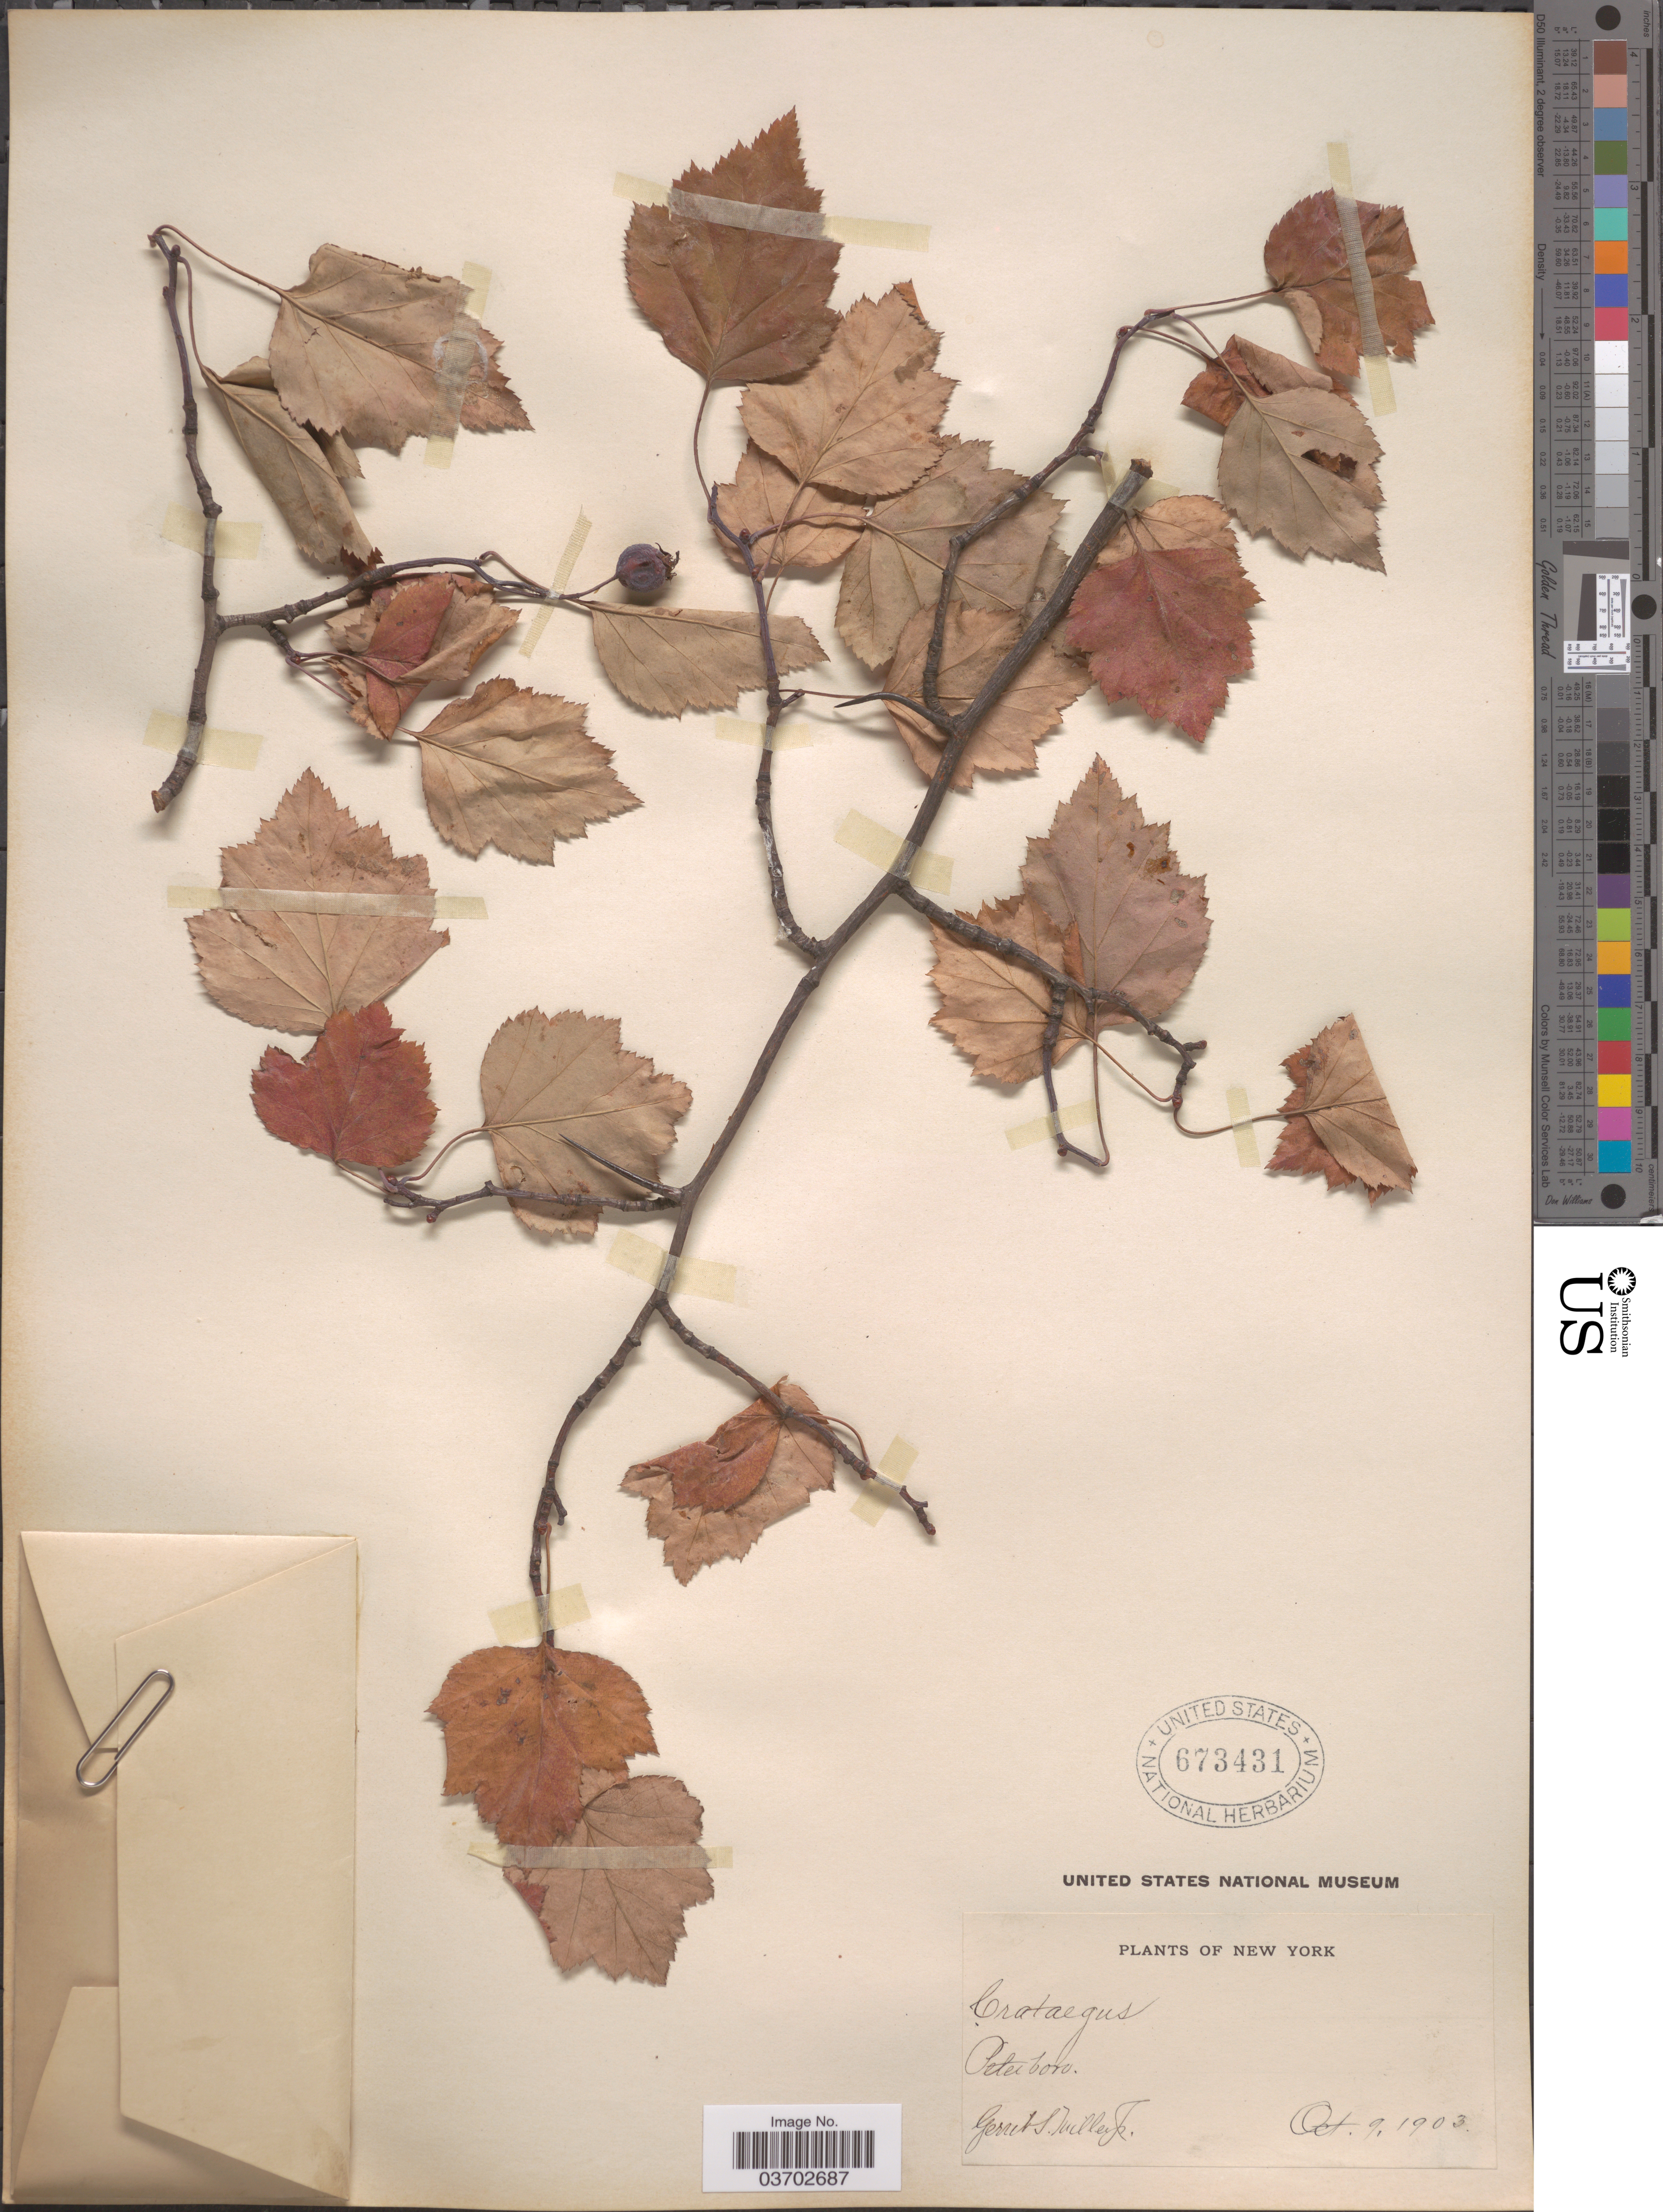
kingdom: Plantae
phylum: Tracheophyta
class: Magnoliopsida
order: Rosales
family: Rosaceae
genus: Crataegus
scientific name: Crataegus sp.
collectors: G. S. Miller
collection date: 1903-10-09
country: United States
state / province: New York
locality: Peterboro.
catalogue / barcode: US 673431